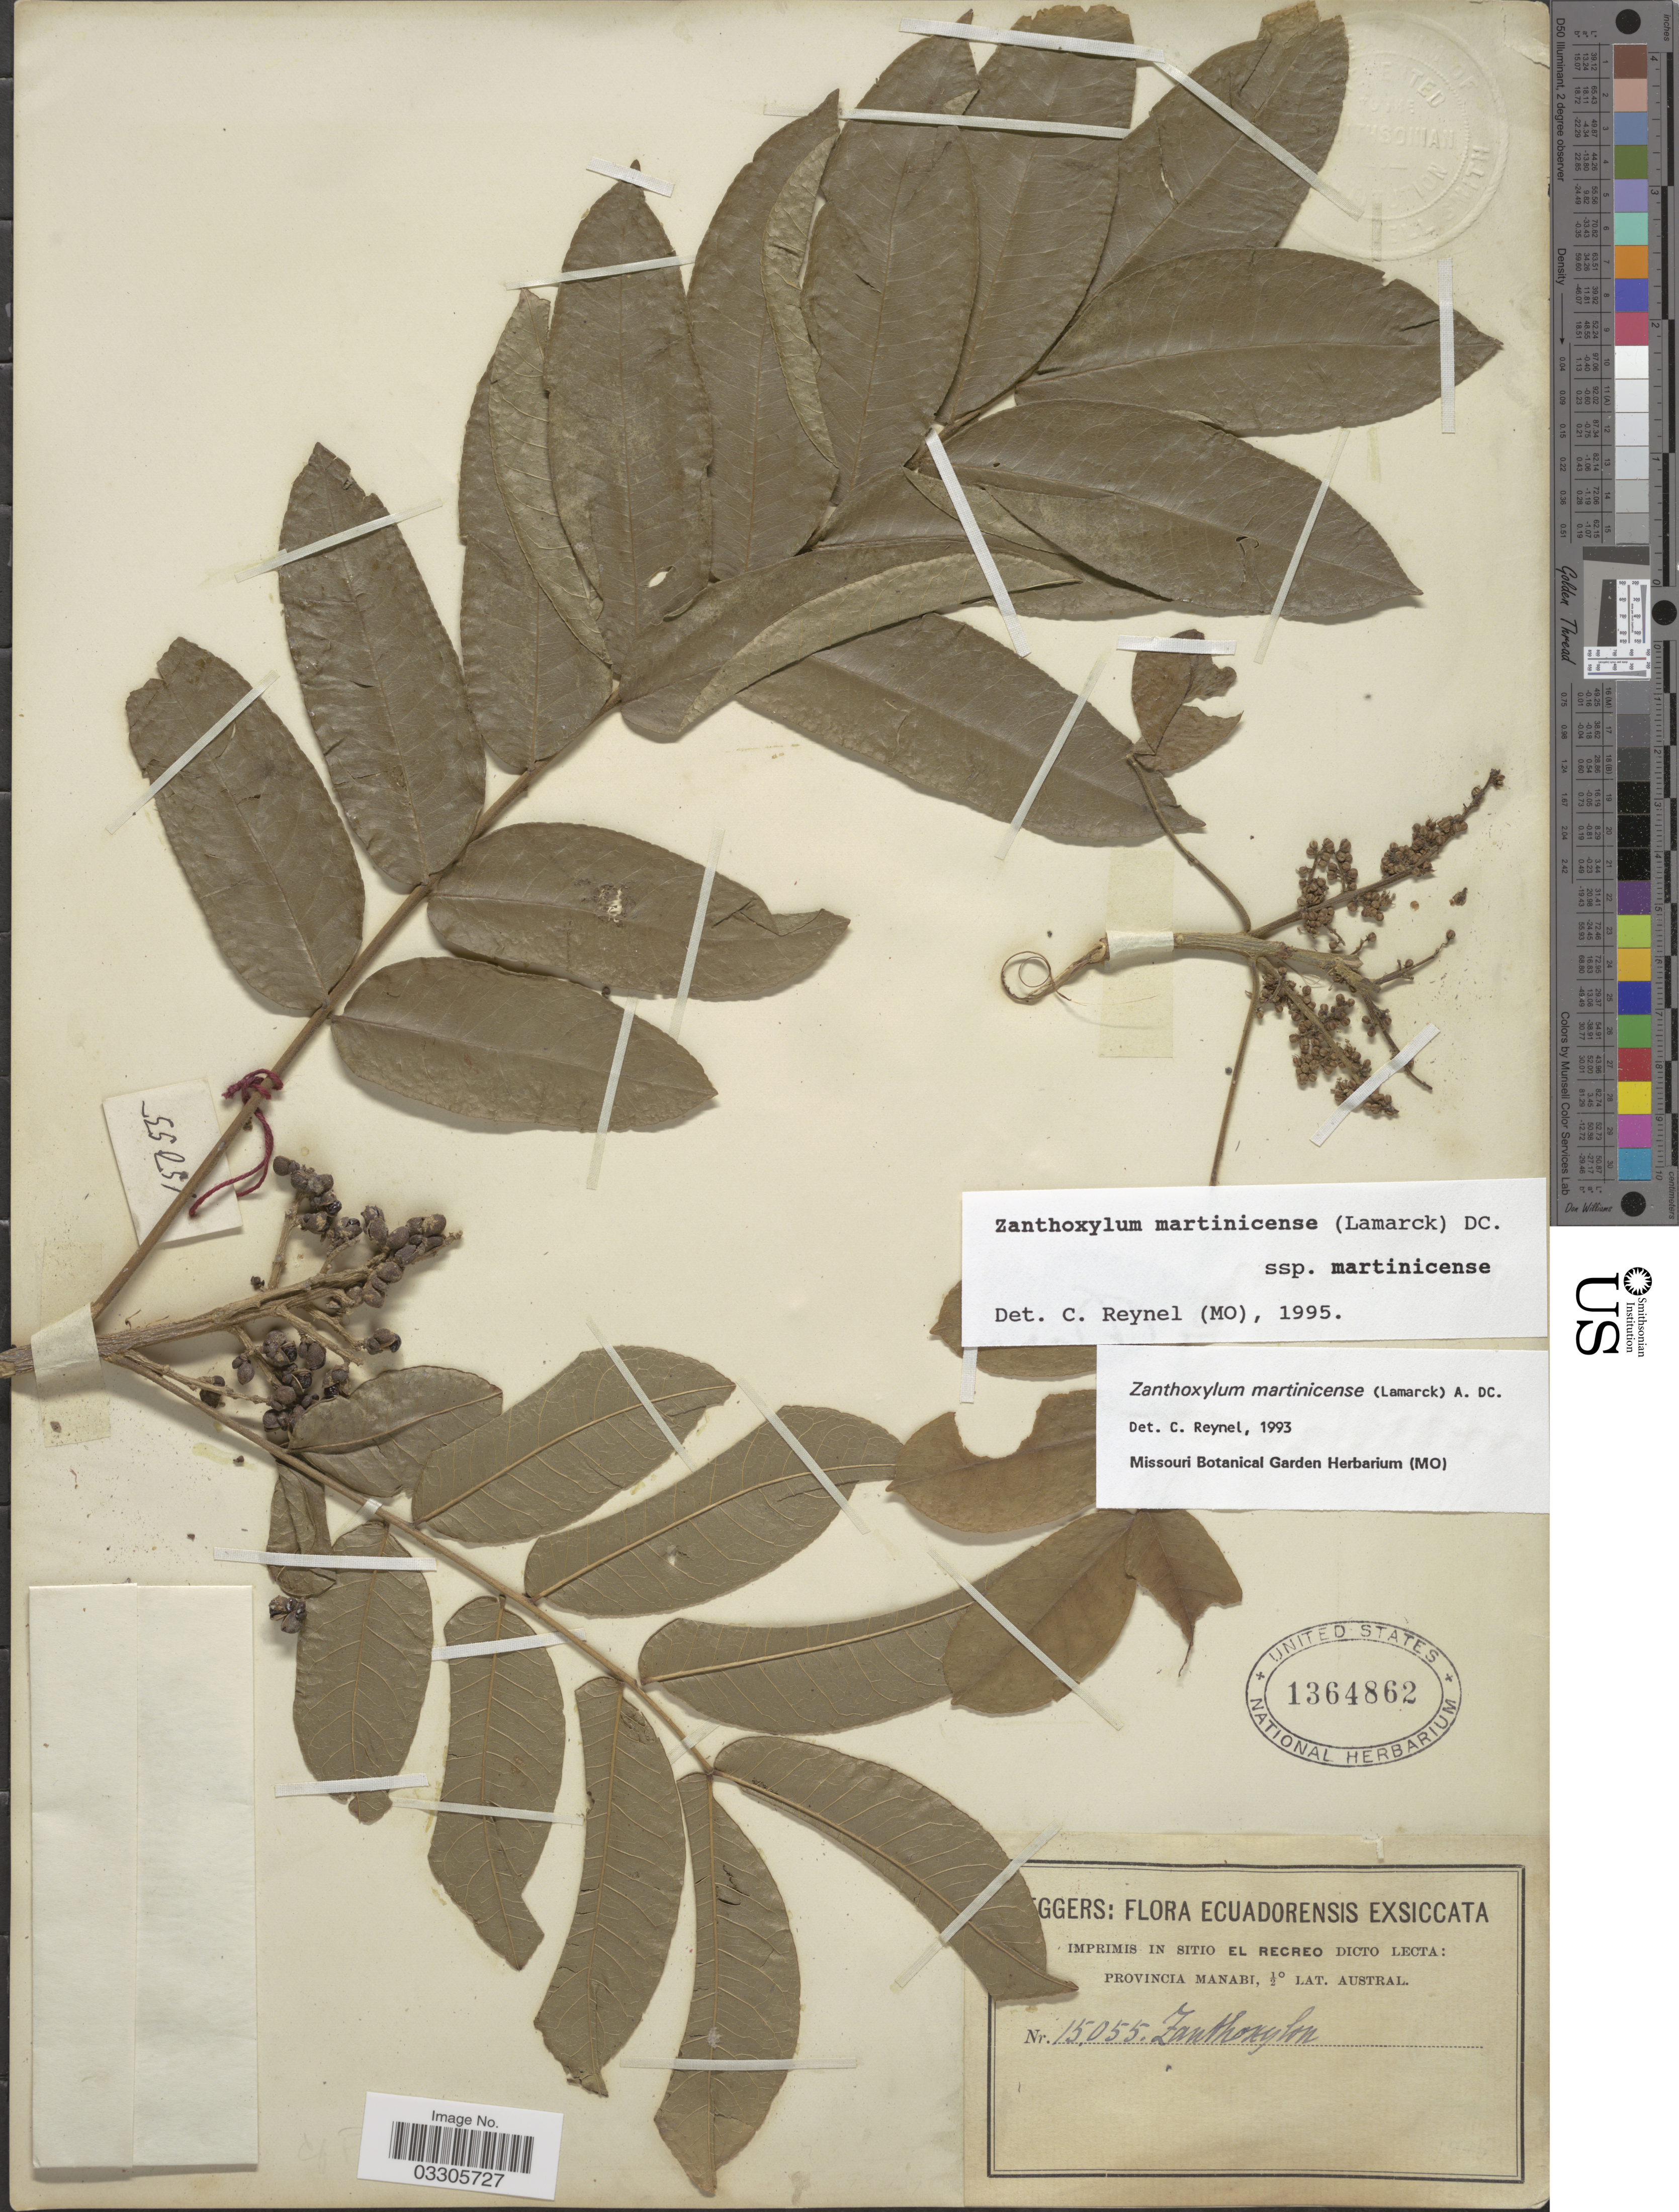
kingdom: Plantae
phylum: Tracheophyta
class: Magnoliopsida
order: Sapindales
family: Rutaceae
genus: Zanthoxylum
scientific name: Zanthoxylum martinicense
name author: (Lam.) DC.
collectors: -. Eggers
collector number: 15055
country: Ecuador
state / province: Manabí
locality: El Recreo.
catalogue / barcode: US 1364862